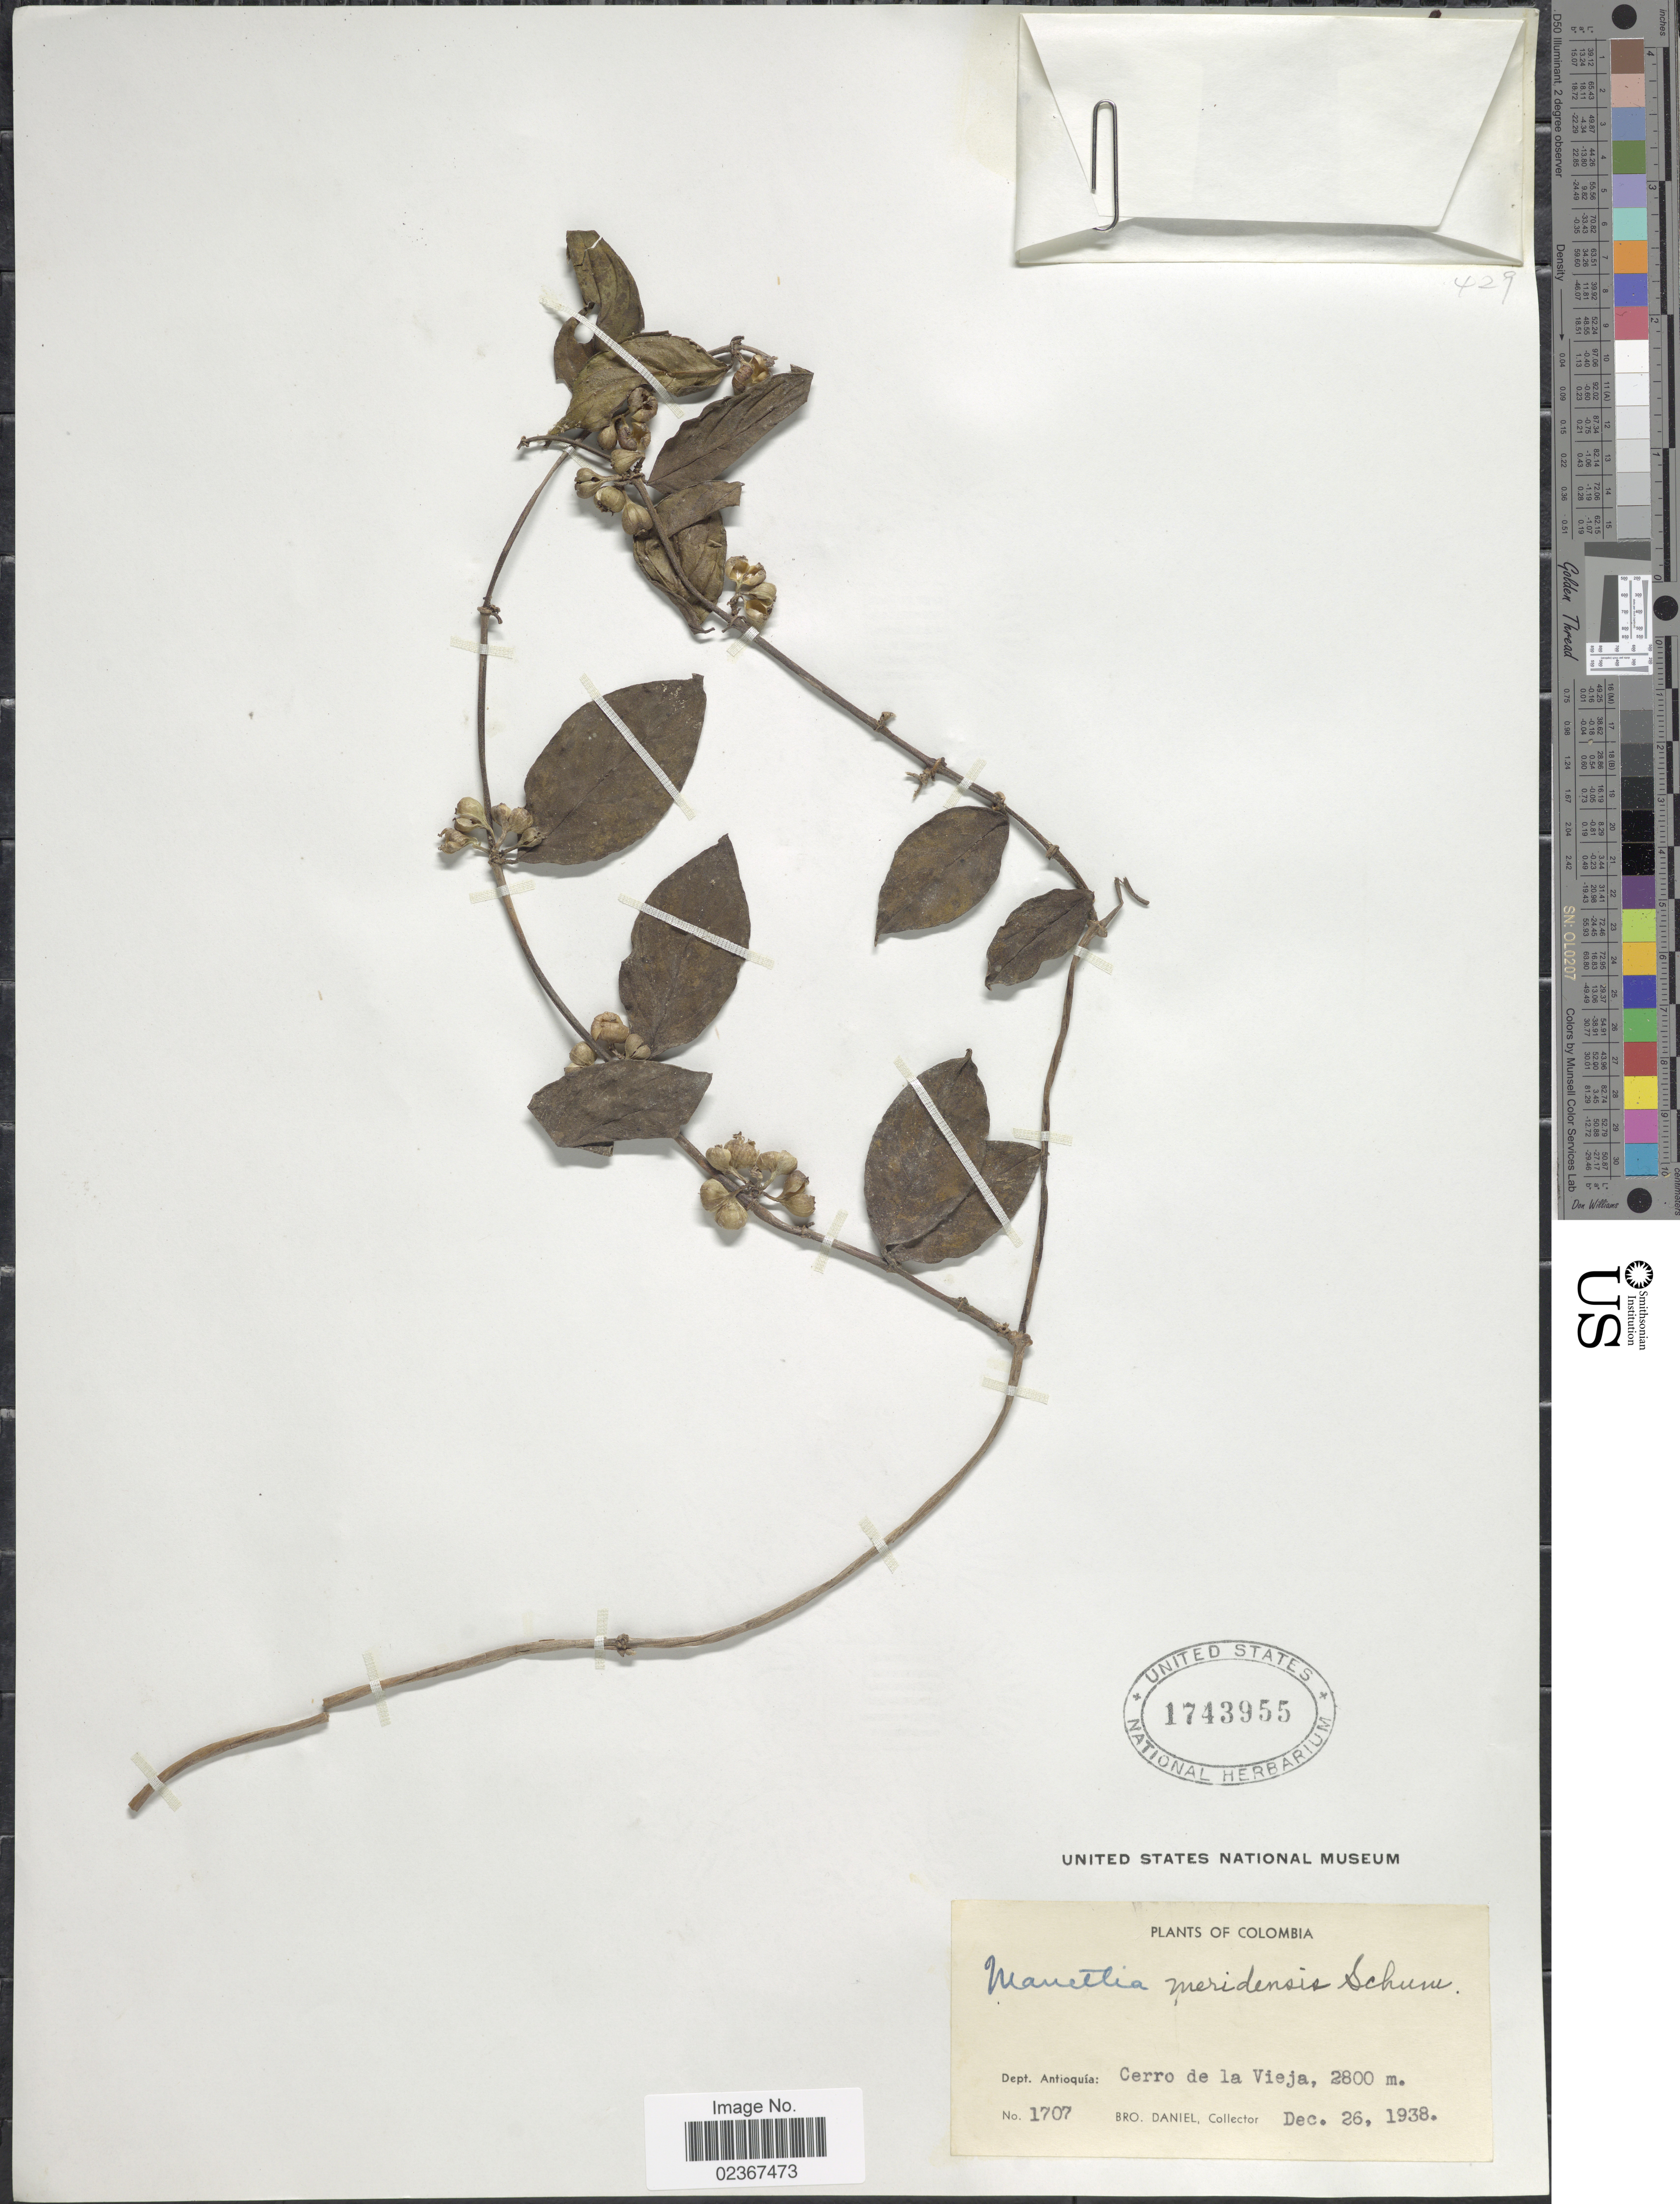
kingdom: Plantae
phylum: Tracheophyta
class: Magnoliopsida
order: Gentianales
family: Rubiaceae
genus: Manettia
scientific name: Manettia meridensis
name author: K. Schum.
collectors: Bro. Daniel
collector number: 1707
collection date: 1938-12-26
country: Colombia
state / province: Antioquia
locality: Cerro de la Vieja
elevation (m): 2800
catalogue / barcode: US 1743955